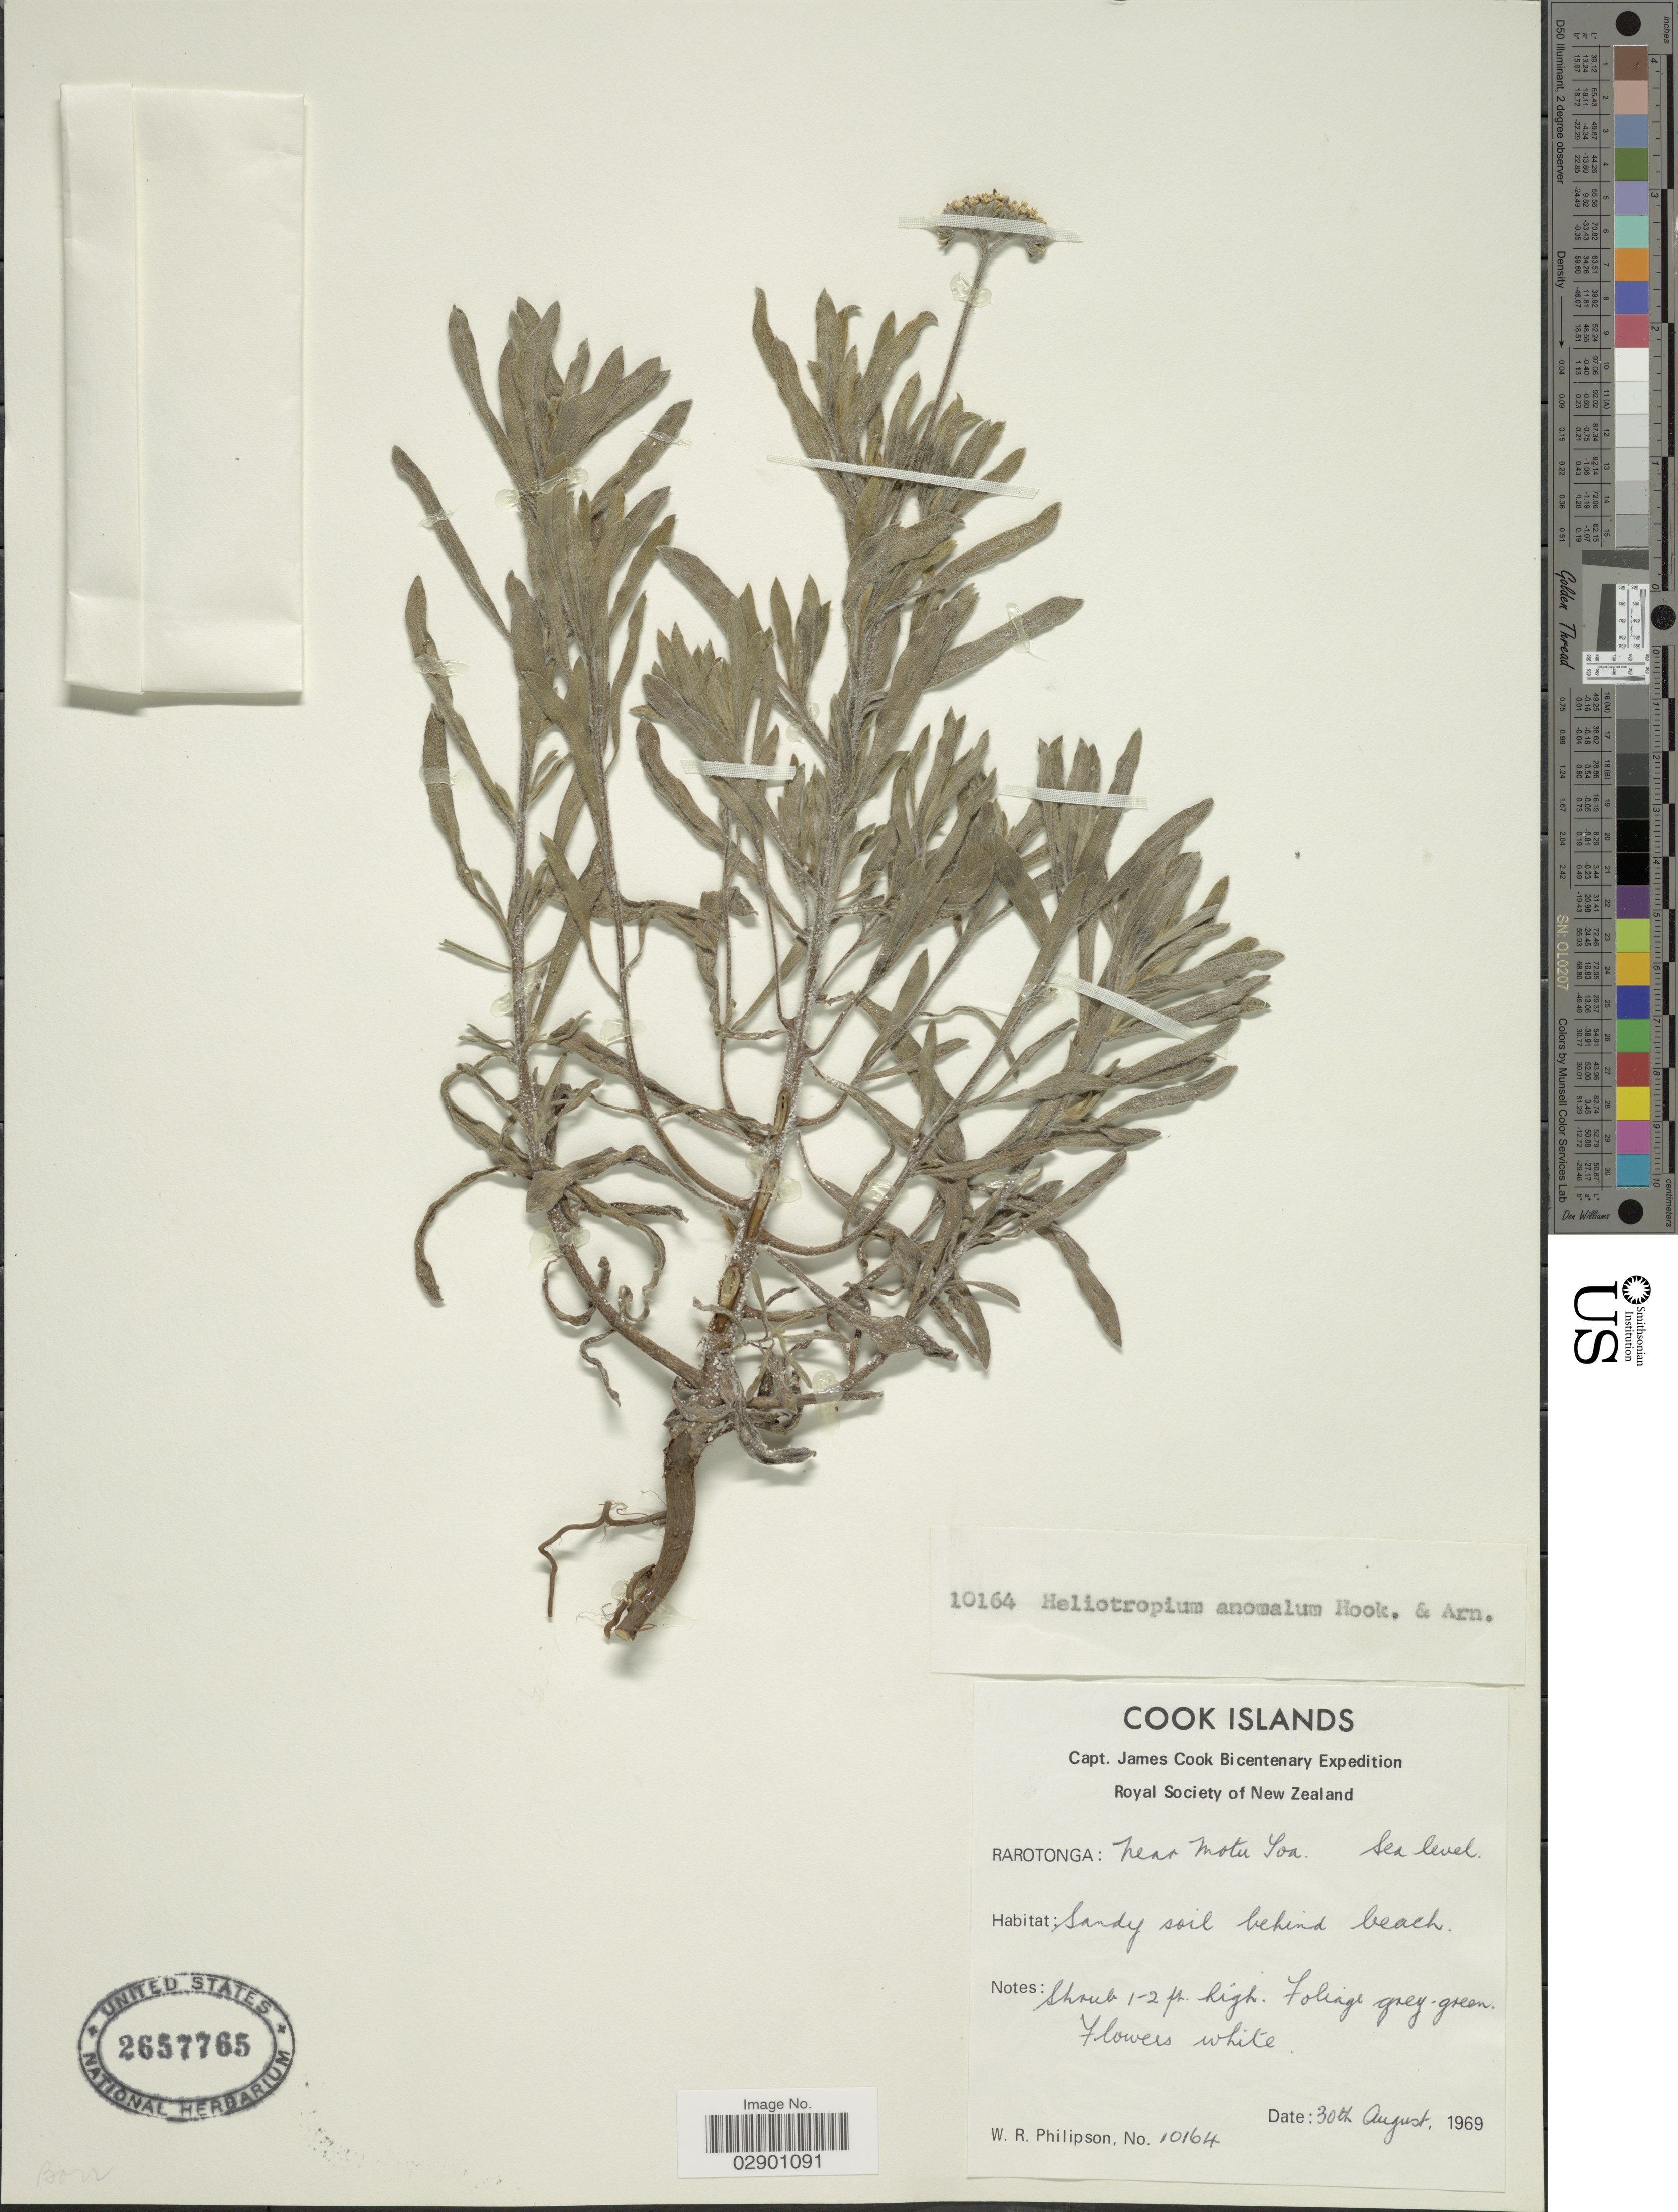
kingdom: Plantae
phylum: Tracheophyta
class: Magnoliopsida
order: Boraginales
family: Heliotropiaceae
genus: Heliotropium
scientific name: Heliotropium anomalum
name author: Hook. & Arn.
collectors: W. R. Philipson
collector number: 10164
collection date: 1969-08-30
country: Cook Islands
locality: Cook Islands. Rarotonga: Near Motu Soa [interpreted].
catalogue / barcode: US 2657765